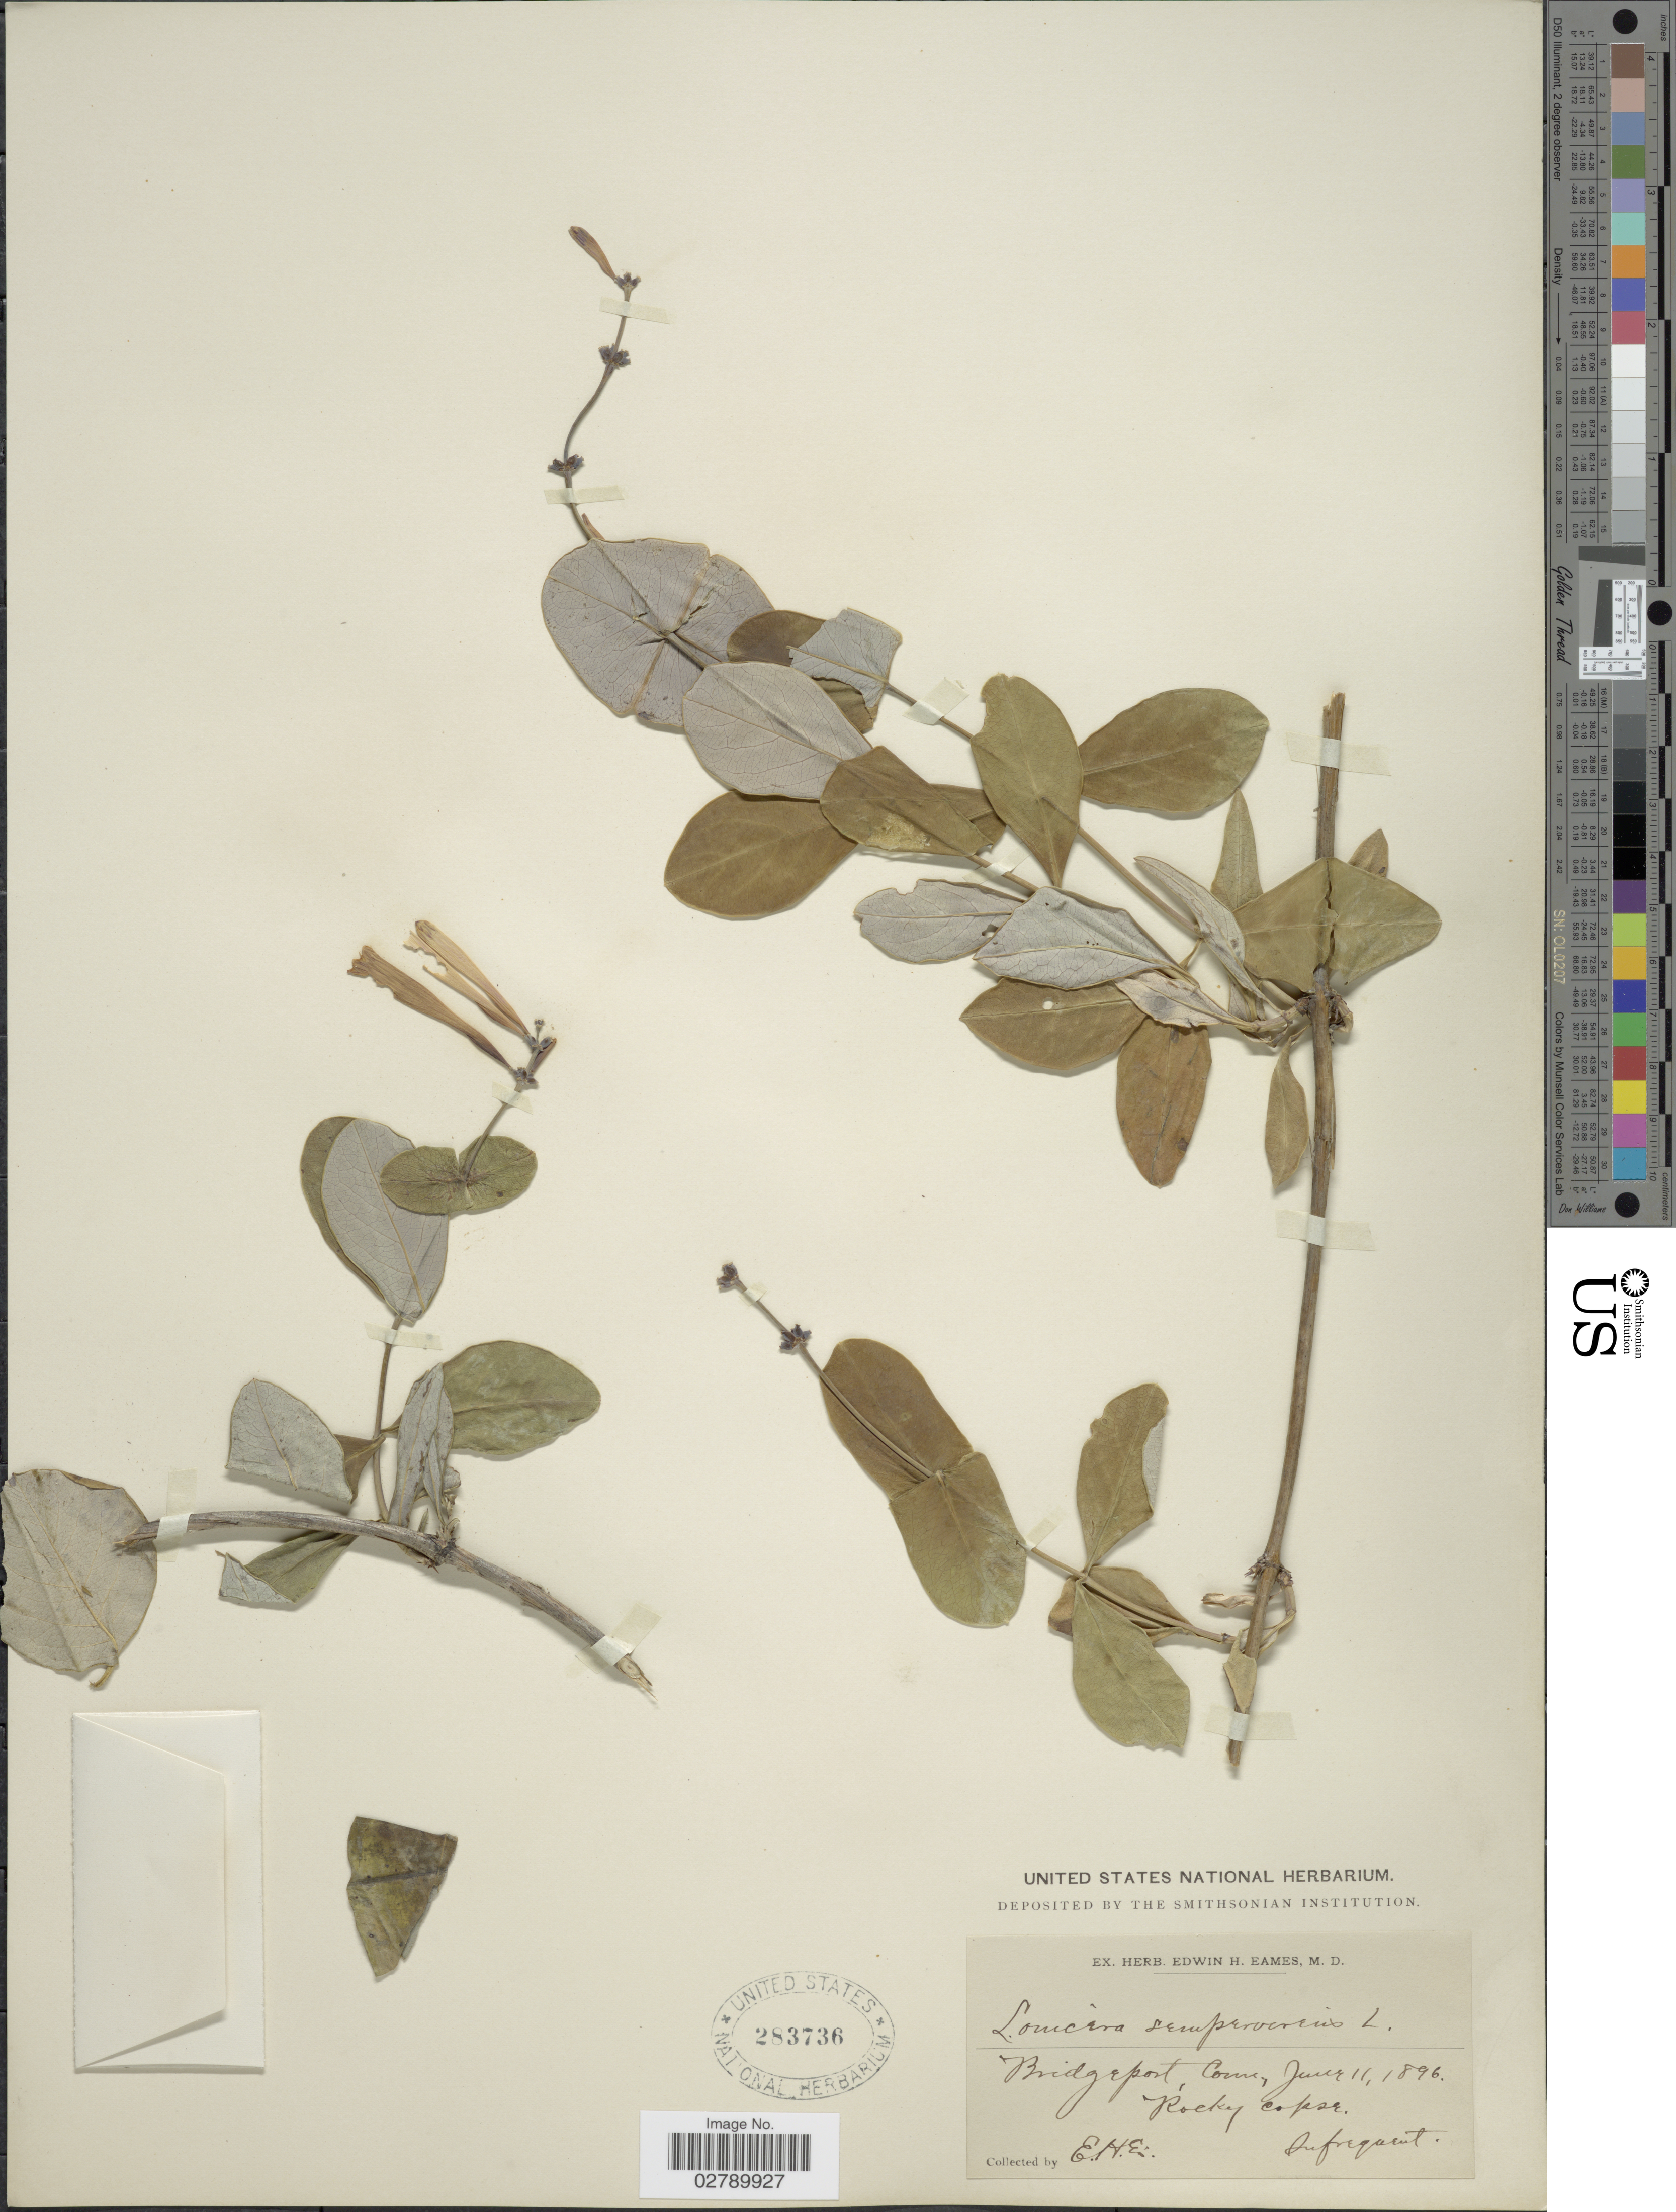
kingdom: Plantae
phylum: Tracheophyta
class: Magnoliopsida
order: Dipsacales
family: Caprifoliaceae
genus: Lonicera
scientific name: Lonicera sempervirens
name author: L.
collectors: E. H. Eames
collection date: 1896-06-11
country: United States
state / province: Connecticut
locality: Bridgeport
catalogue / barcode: US 283736